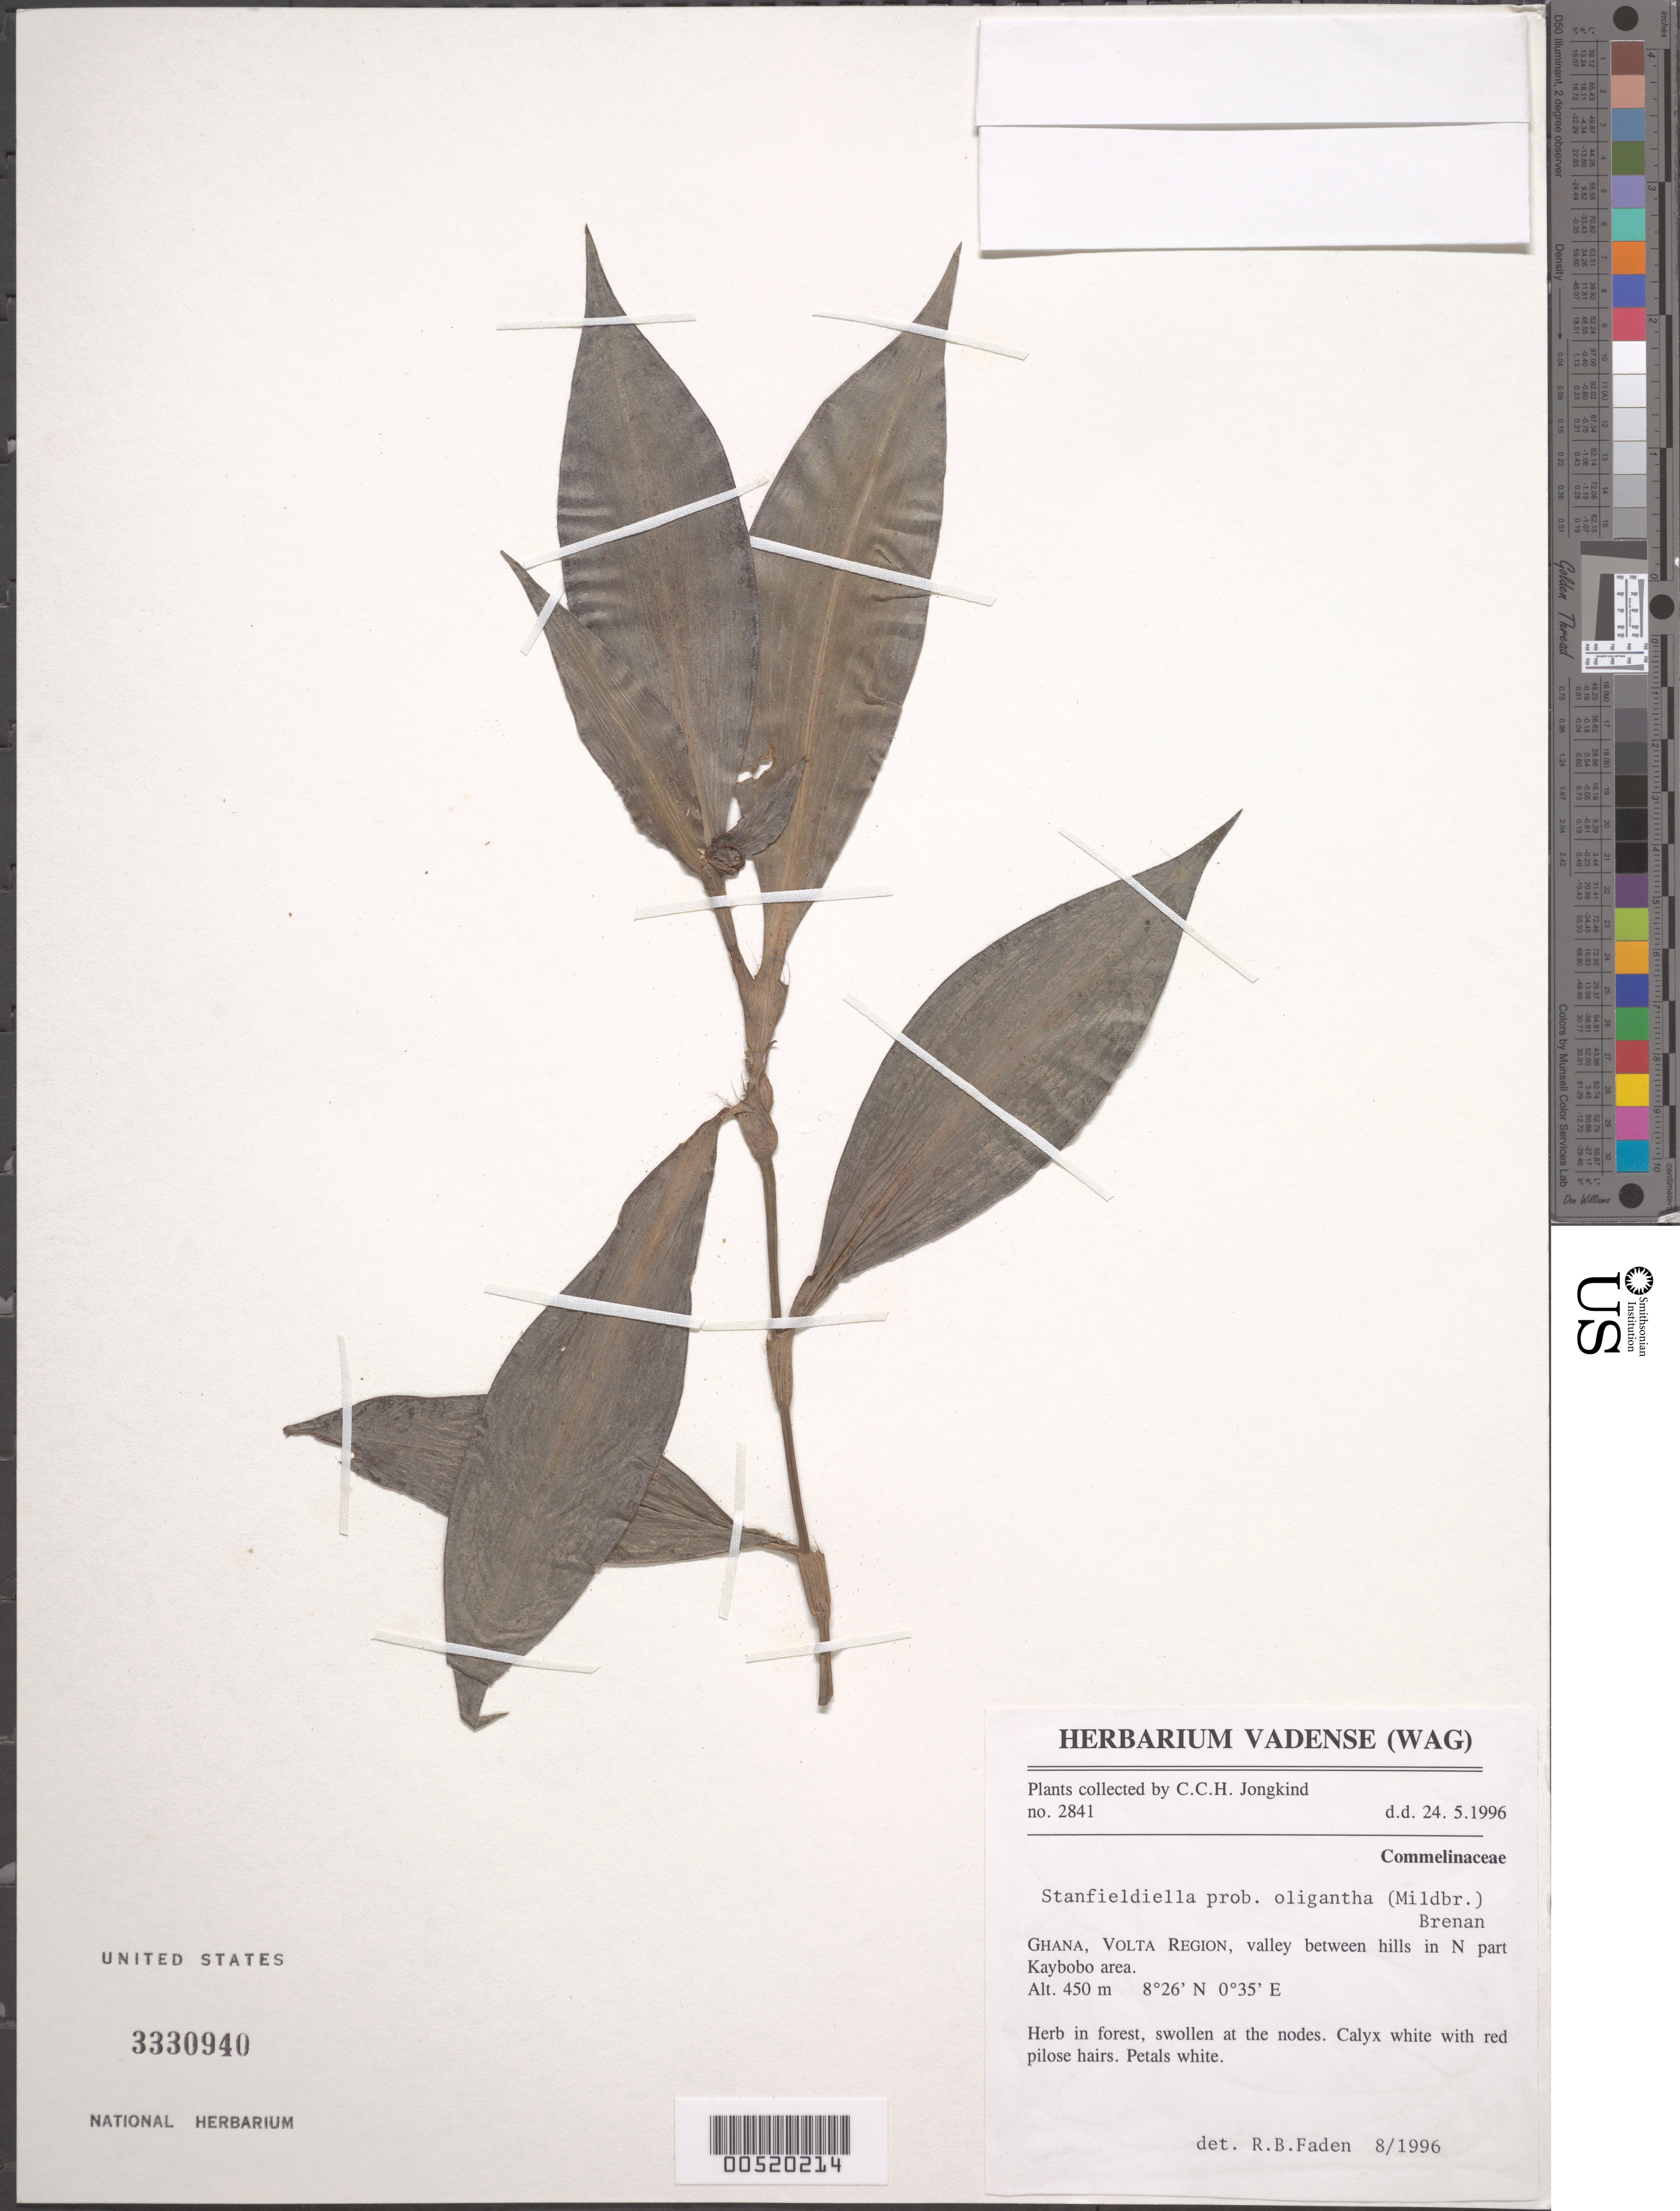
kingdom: Plantae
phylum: Tracheophyta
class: Liliopsida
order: Commelinales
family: Commelinaceae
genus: Stanfieldiella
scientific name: Stanfieldiella oligantha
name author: (Mildbr.) Brenan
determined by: Faden, Robert B., (US), Smithsonian Institution - National Museum of Natural History (UNITED STATES)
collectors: C. C. Jongkind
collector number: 2841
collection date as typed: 24 May 1996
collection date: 1996-05-24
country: Ghana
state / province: Volta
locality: N part of kaybobo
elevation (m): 450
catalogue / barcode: US 3330940